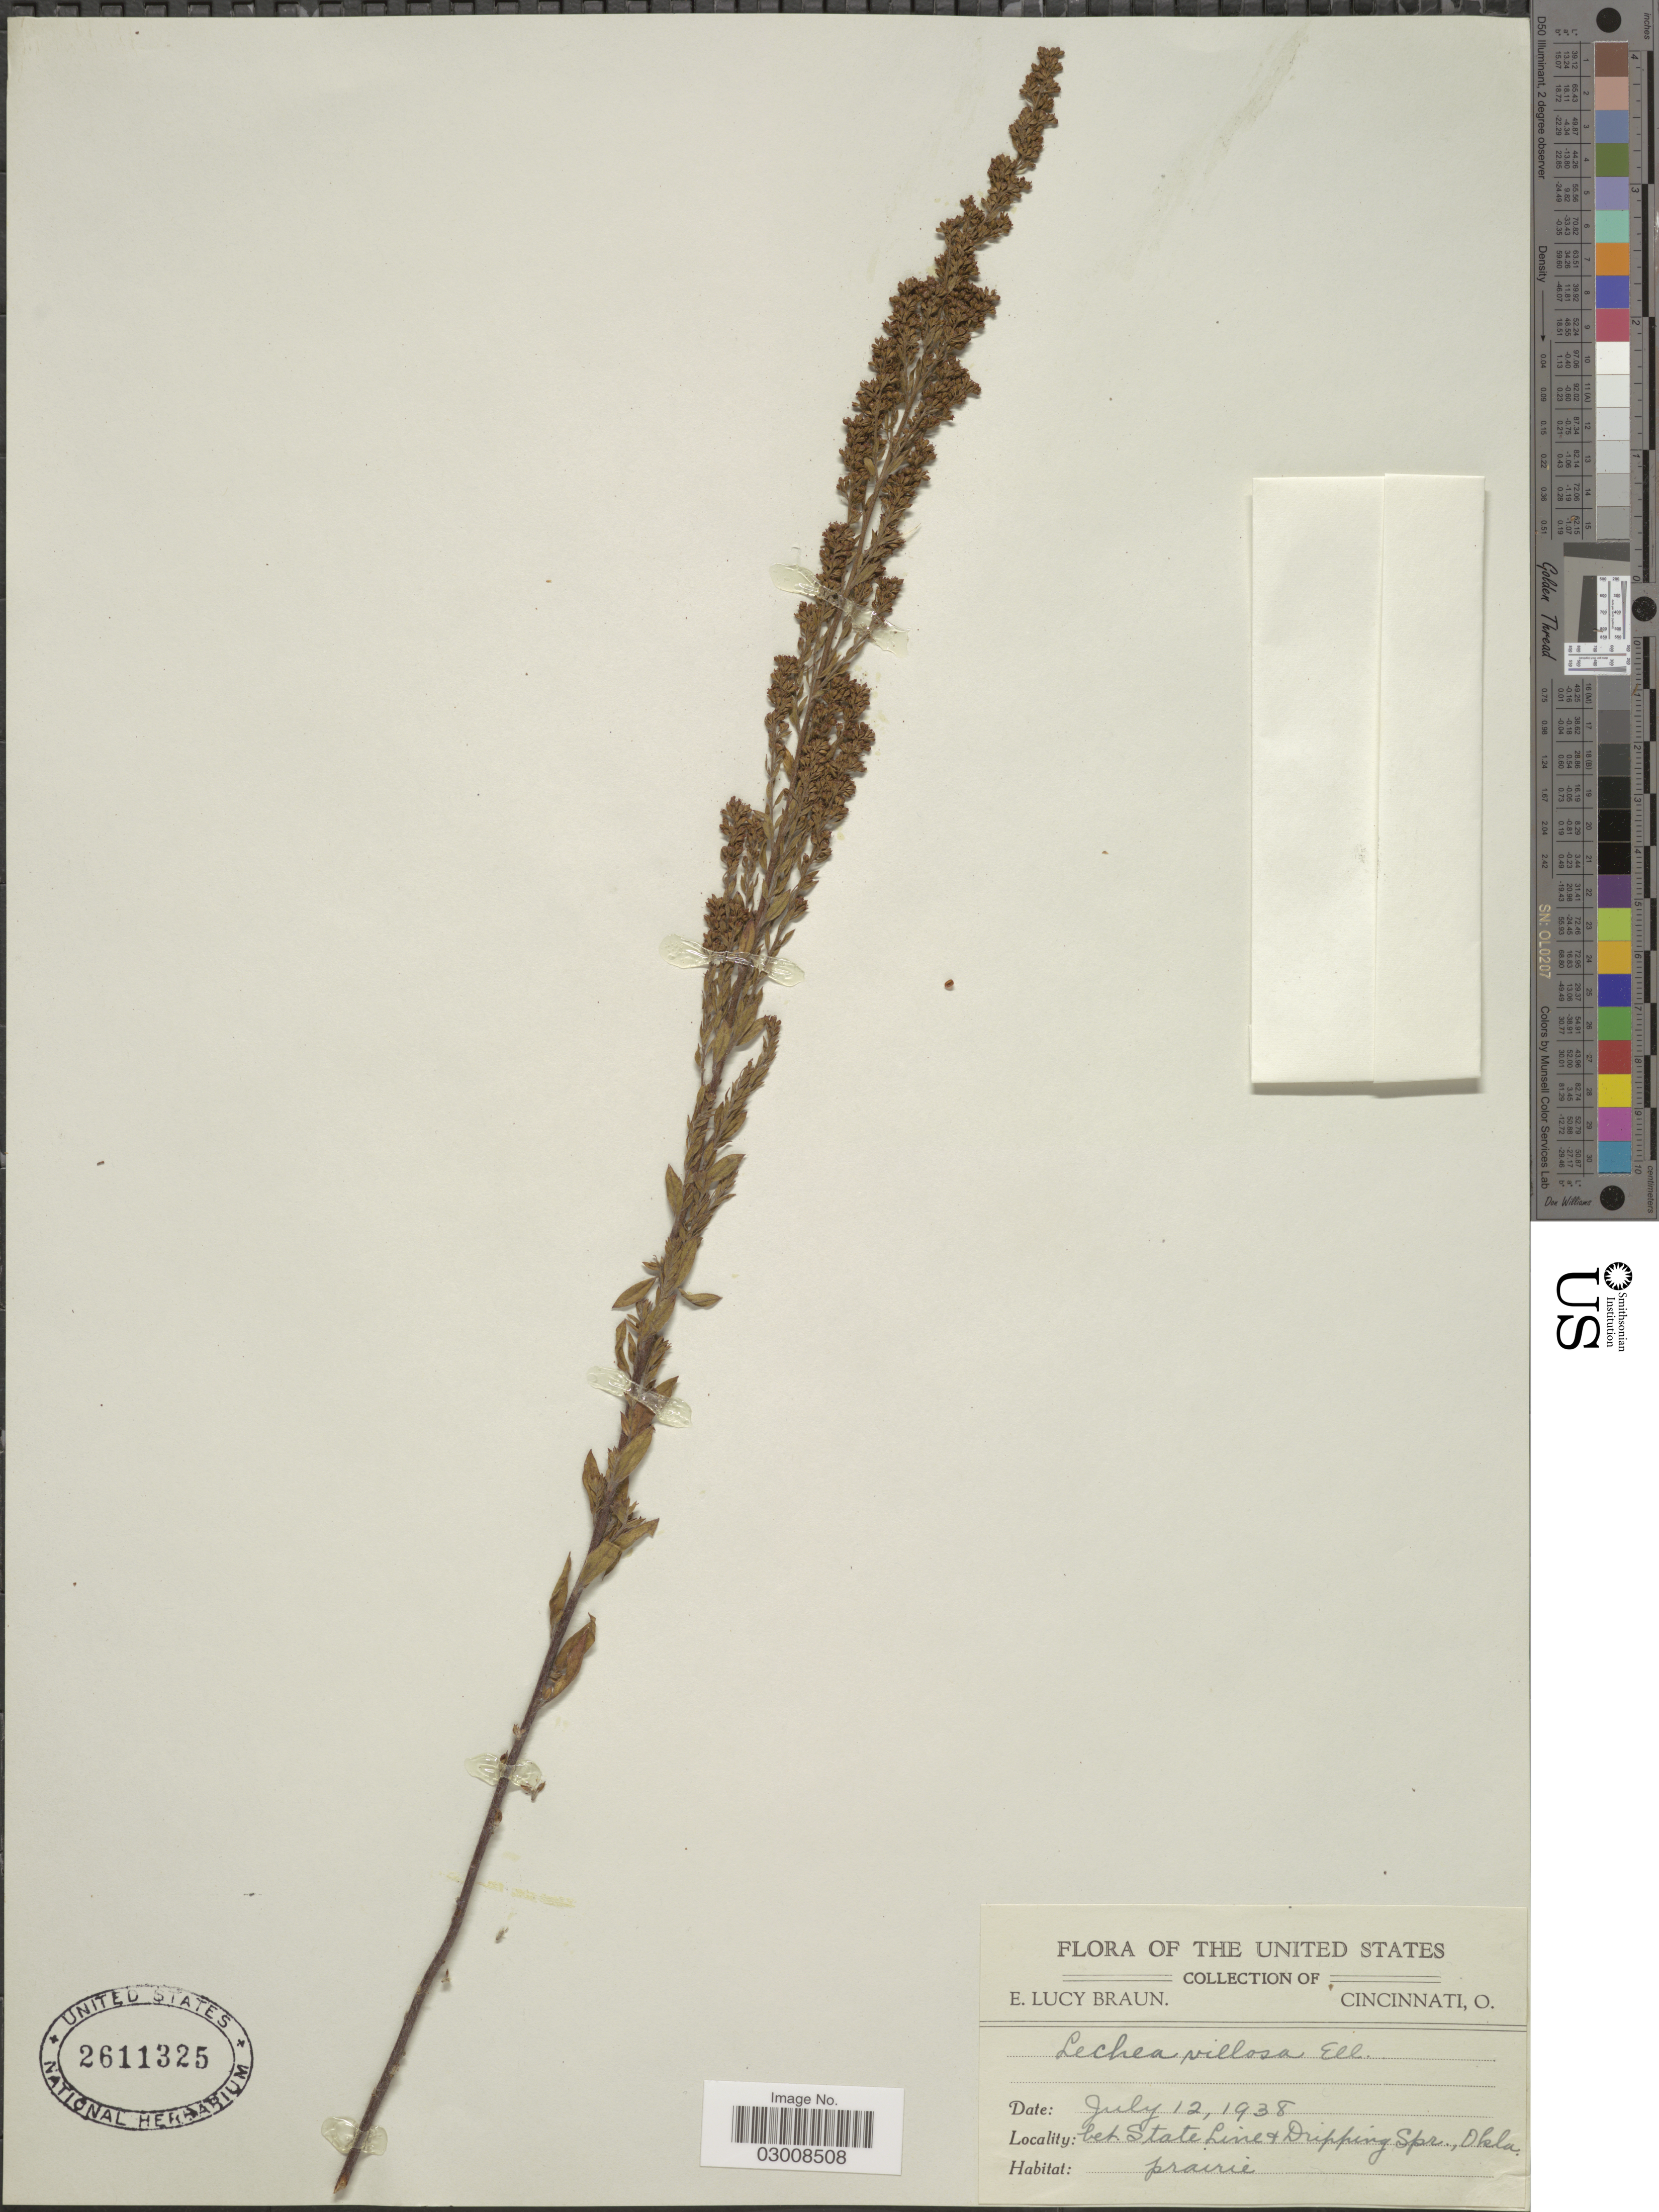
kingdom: Plantae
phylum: Tracheophyta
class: Magnoliopsida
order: Malvales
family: Cistaceae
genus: Lechea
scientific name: Lechea villosa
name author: Elliott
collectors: E. L. Braun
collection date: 1938-07-12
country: United States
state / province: Oklahoma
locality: Bet. State Line & Dripping Spr.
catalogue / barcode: US 2611325